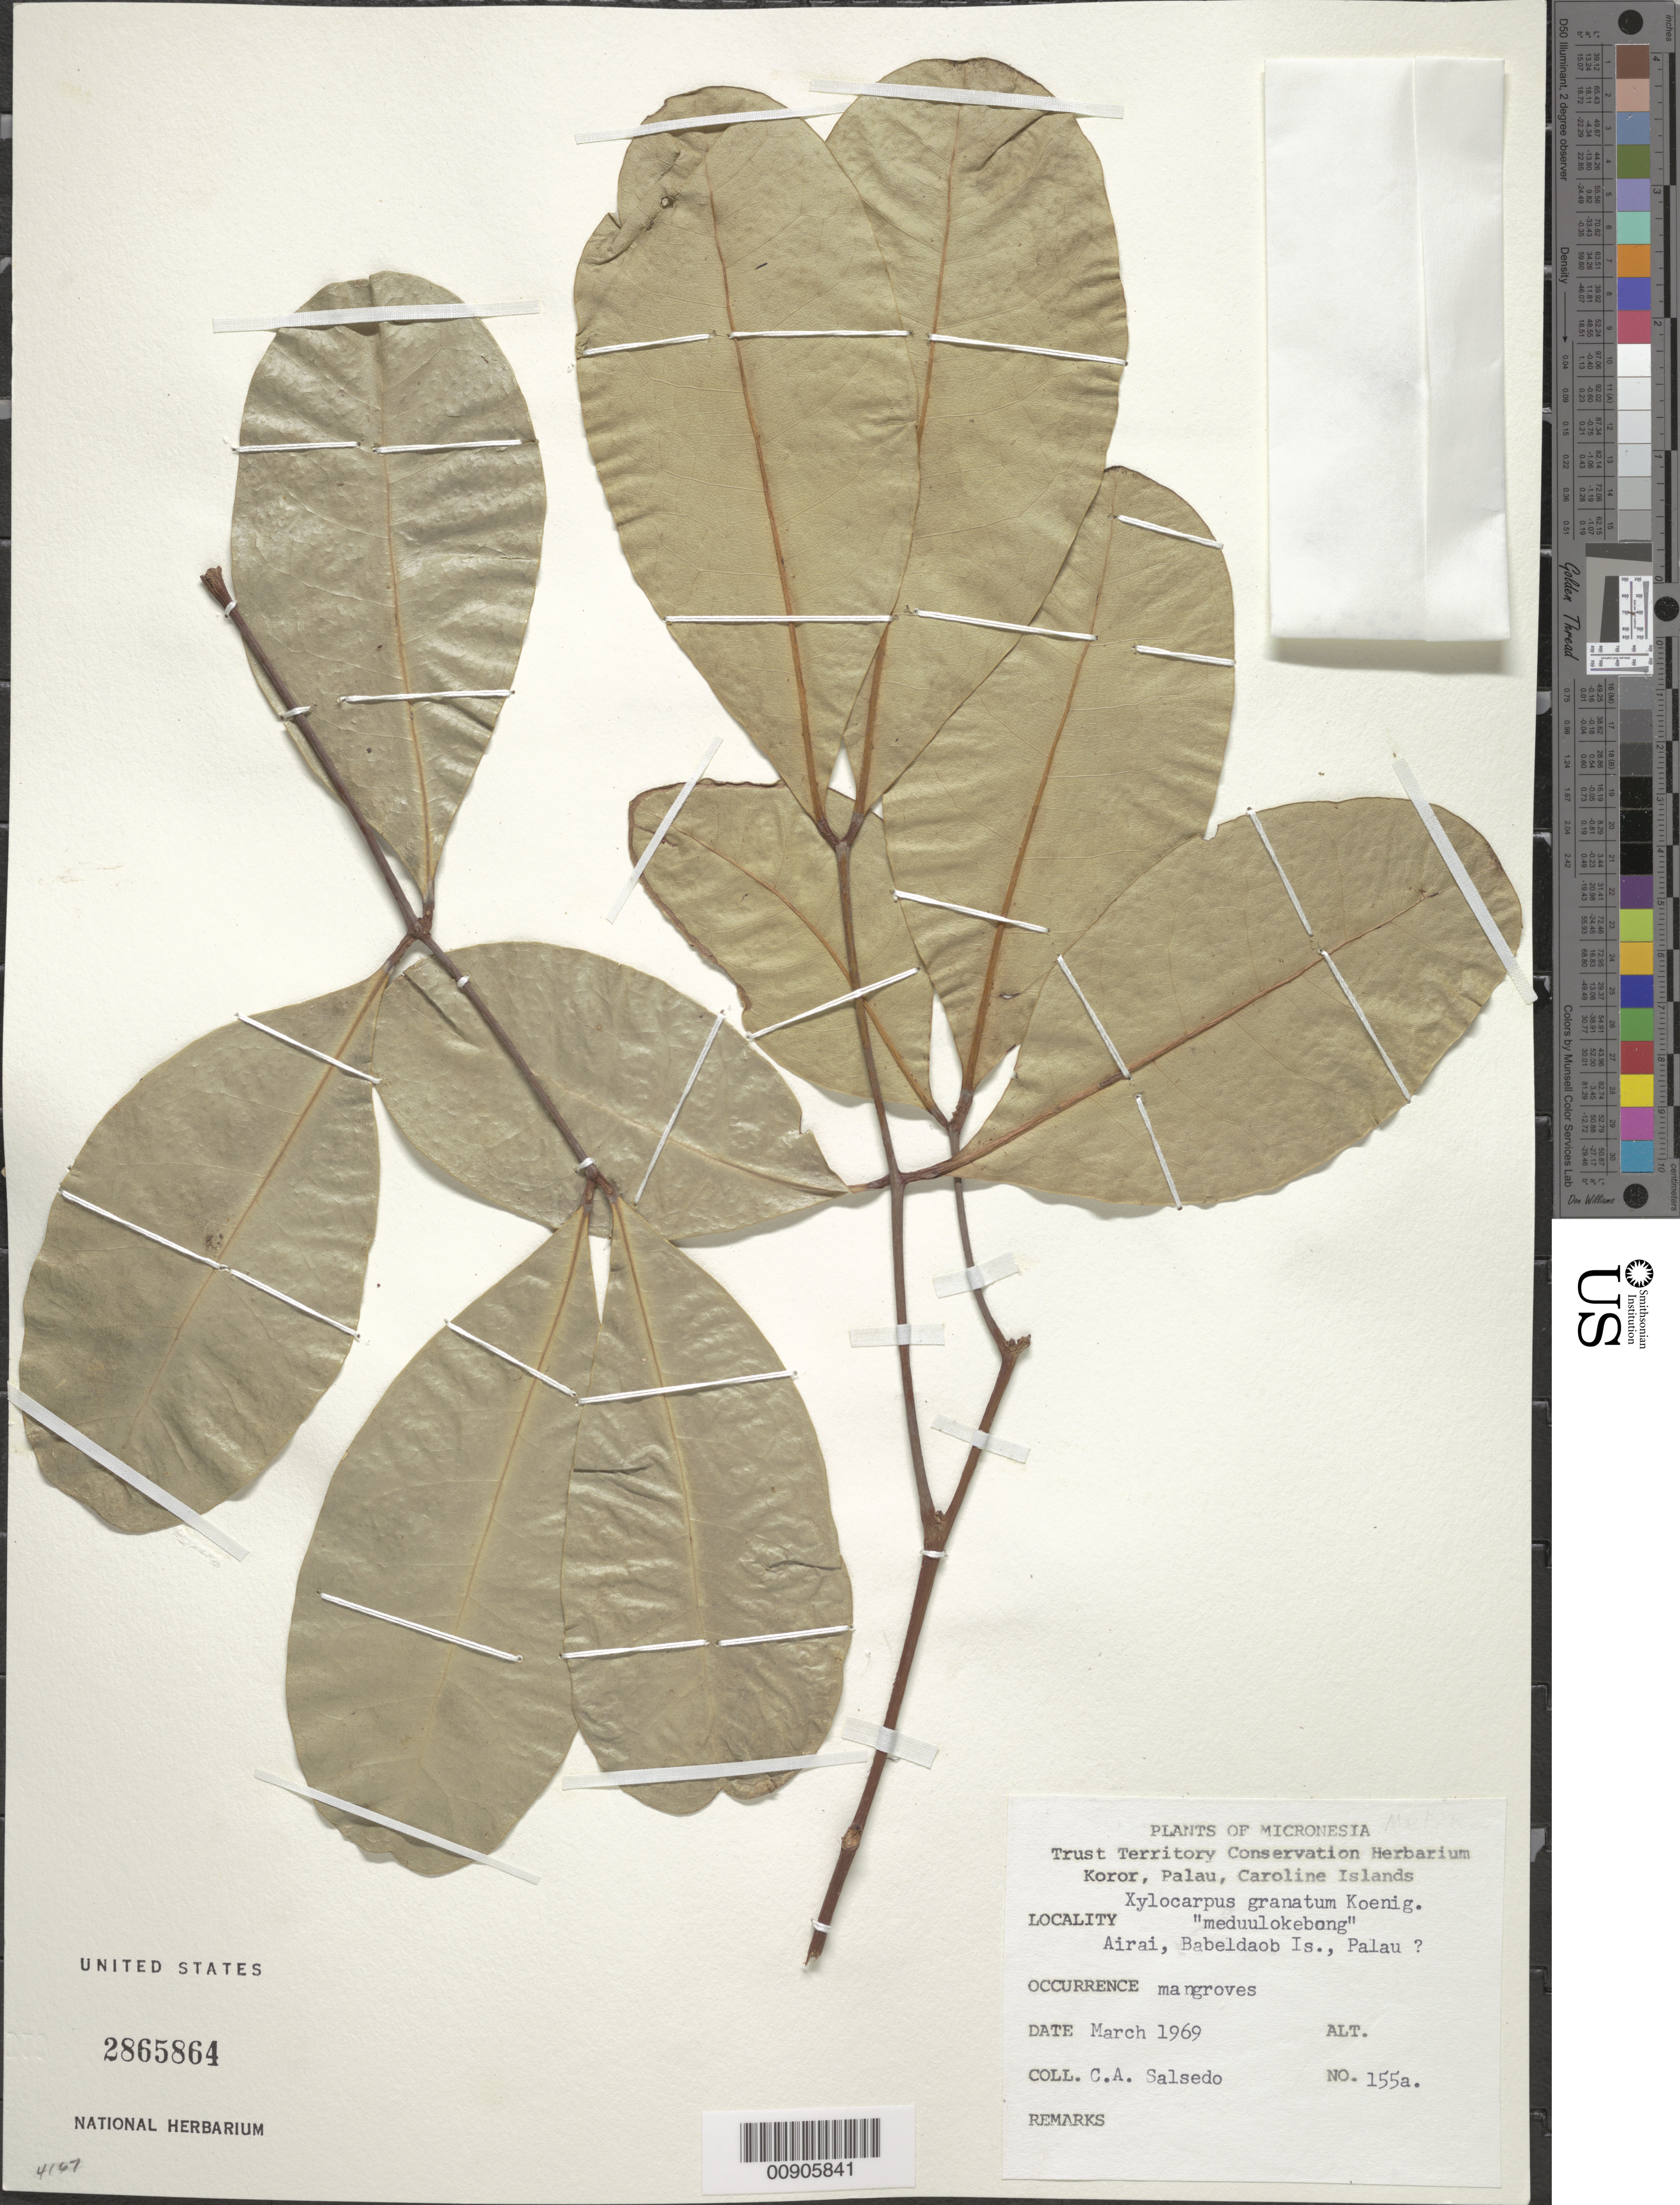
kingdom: Plantae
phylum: Tracheophyta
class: Magnoliopsida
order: Sapindales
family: Meliaceae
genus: Xylocarpus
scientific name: Xylocarpus granatum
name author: J. Koenig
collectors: C.A. Salsedo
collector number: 155 A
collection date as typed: Mar 1969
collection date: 1969-03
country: Palau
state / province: Koror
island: Babeldaob [Babelthuap]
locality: Koror, Airai, Babeldaob Is.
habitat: mangroves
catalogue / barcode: US 2865864